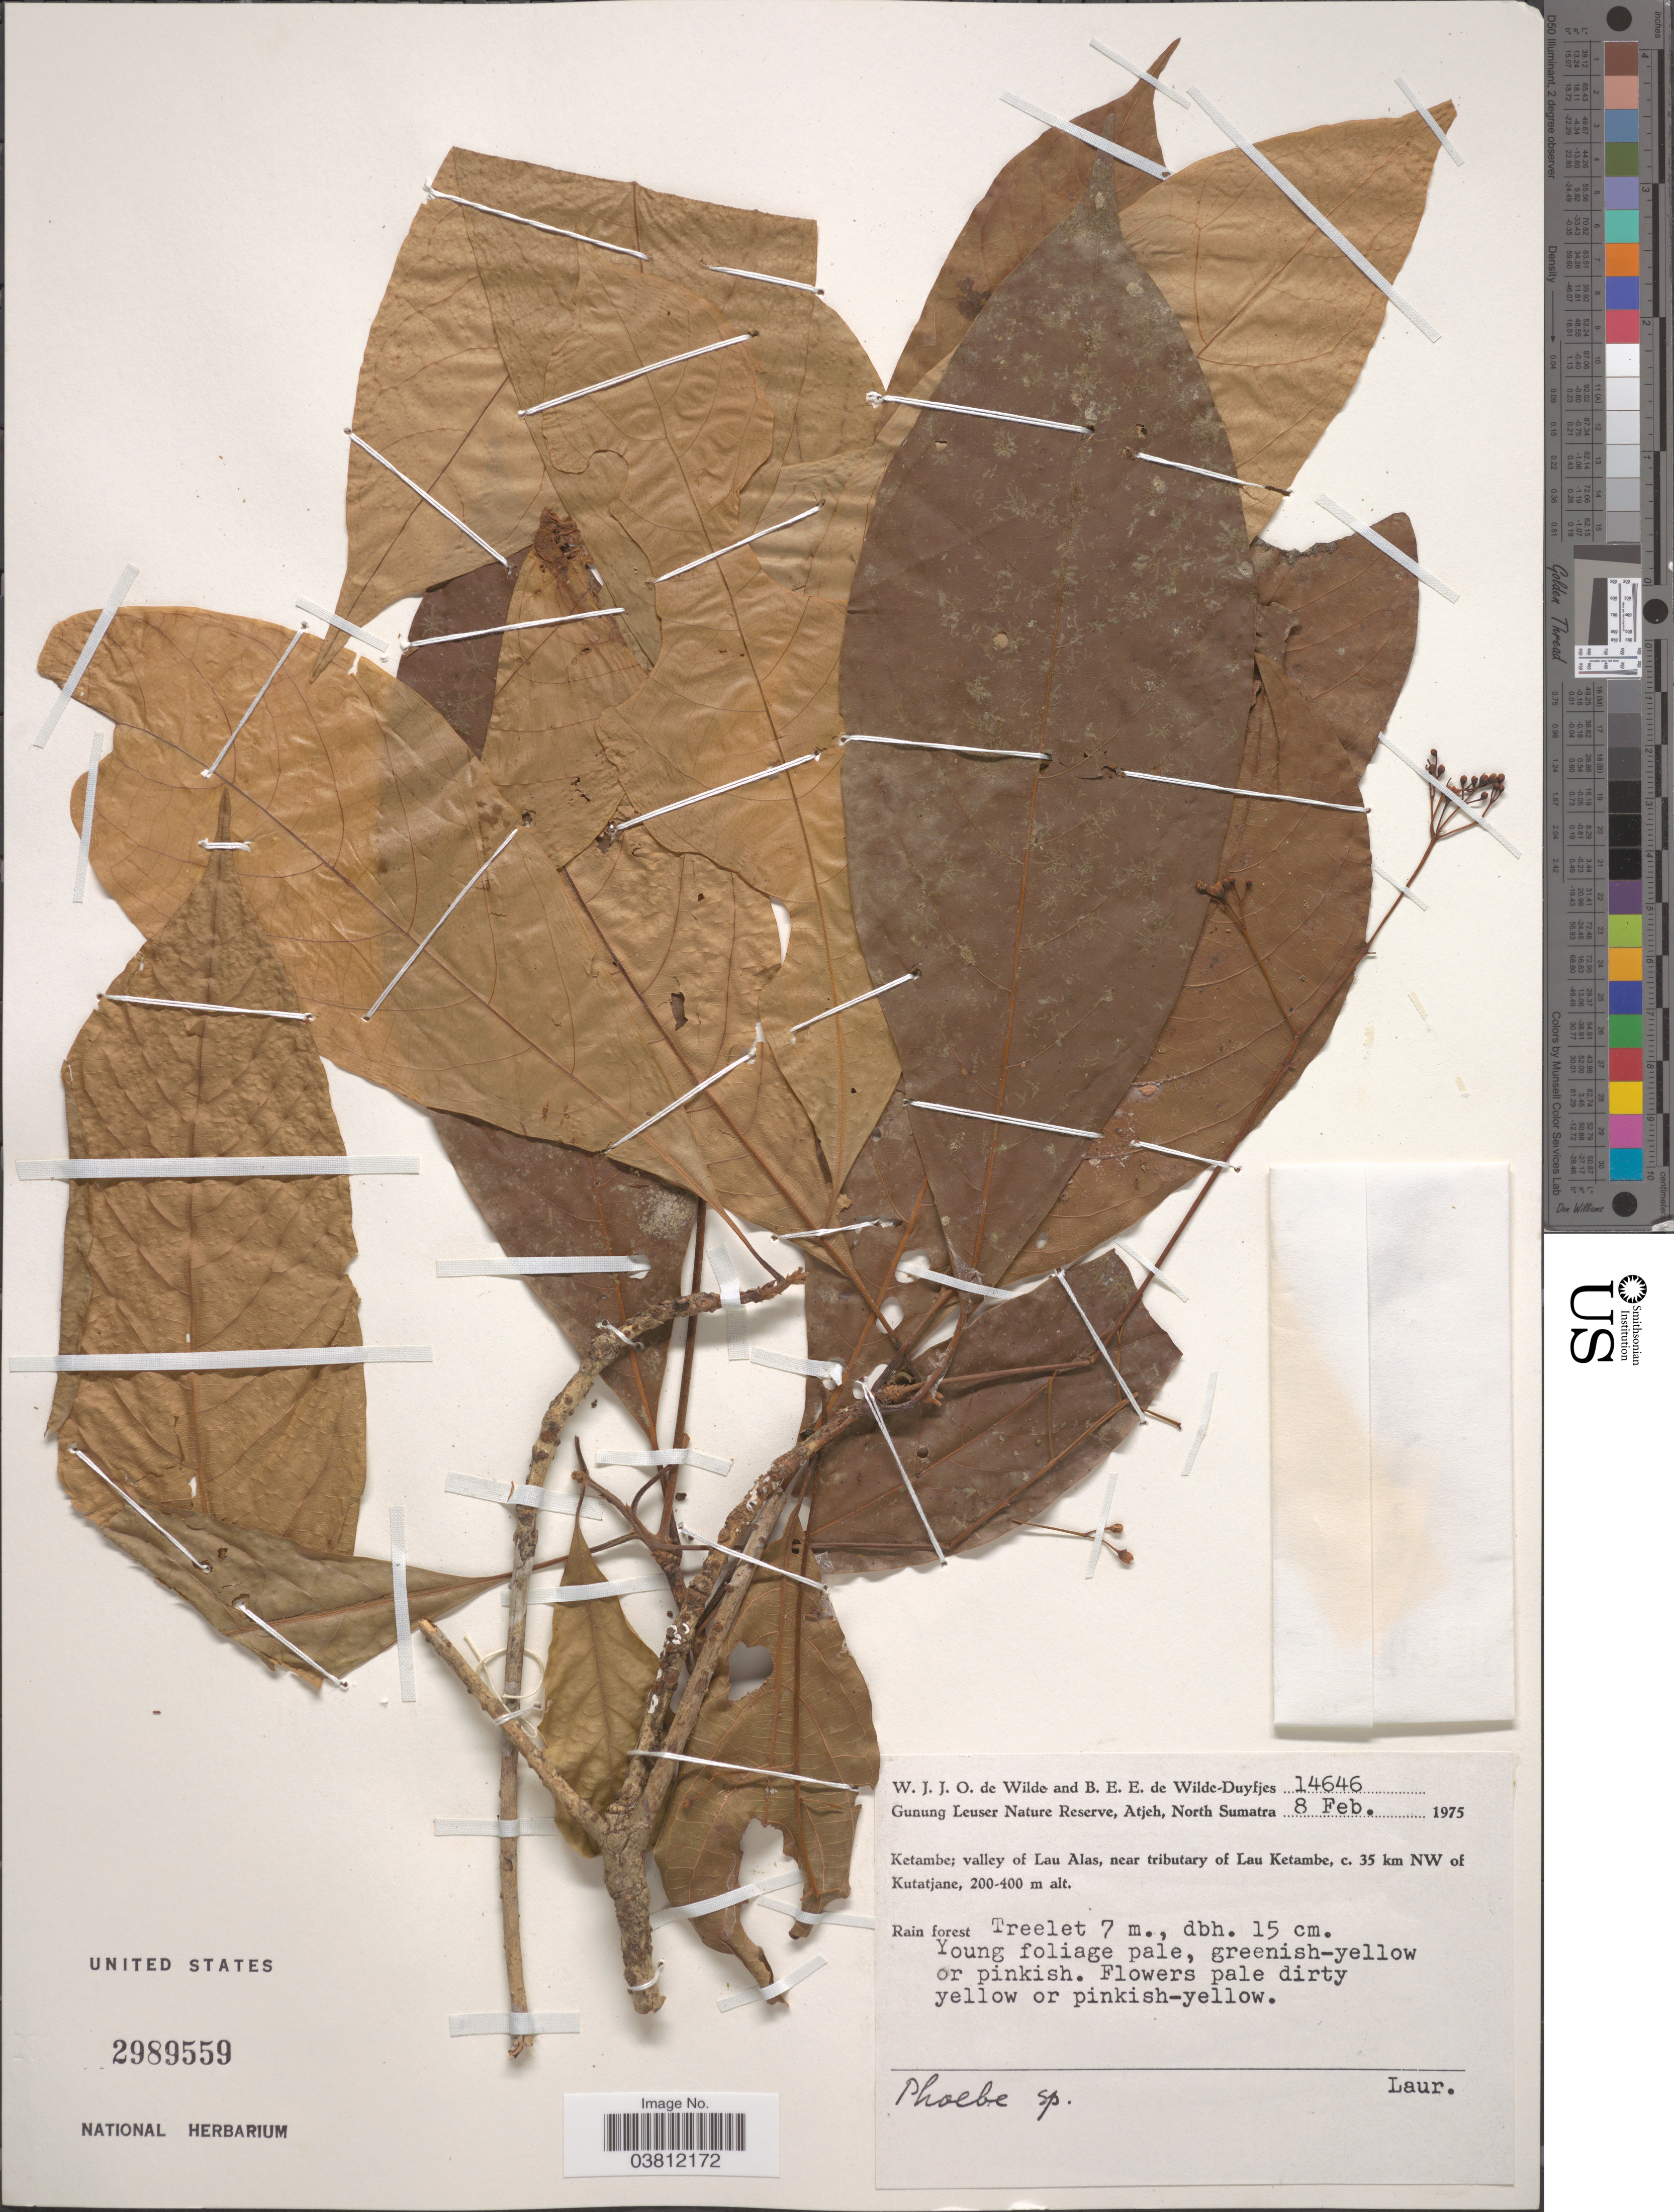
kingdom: Plantae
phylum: Tracheophyta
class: Magnoliopsida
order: Laurales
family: Lauraceae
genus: Phoebe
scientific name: Phoebe sp.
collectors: W. J. de Wilde & B. E. de Wilde-Duyfjes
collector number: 1464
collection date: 1975-02-08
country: Indonesia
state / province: Sumatra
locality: Gunung Leuser Nature Reserve, Atjeh, North Sumatra. Ketambe; valley of Lau Alas, near tributary of Lau Ketambe, c. 35 km NW of Kutatjane.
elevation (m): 200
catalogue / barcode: US 2989559